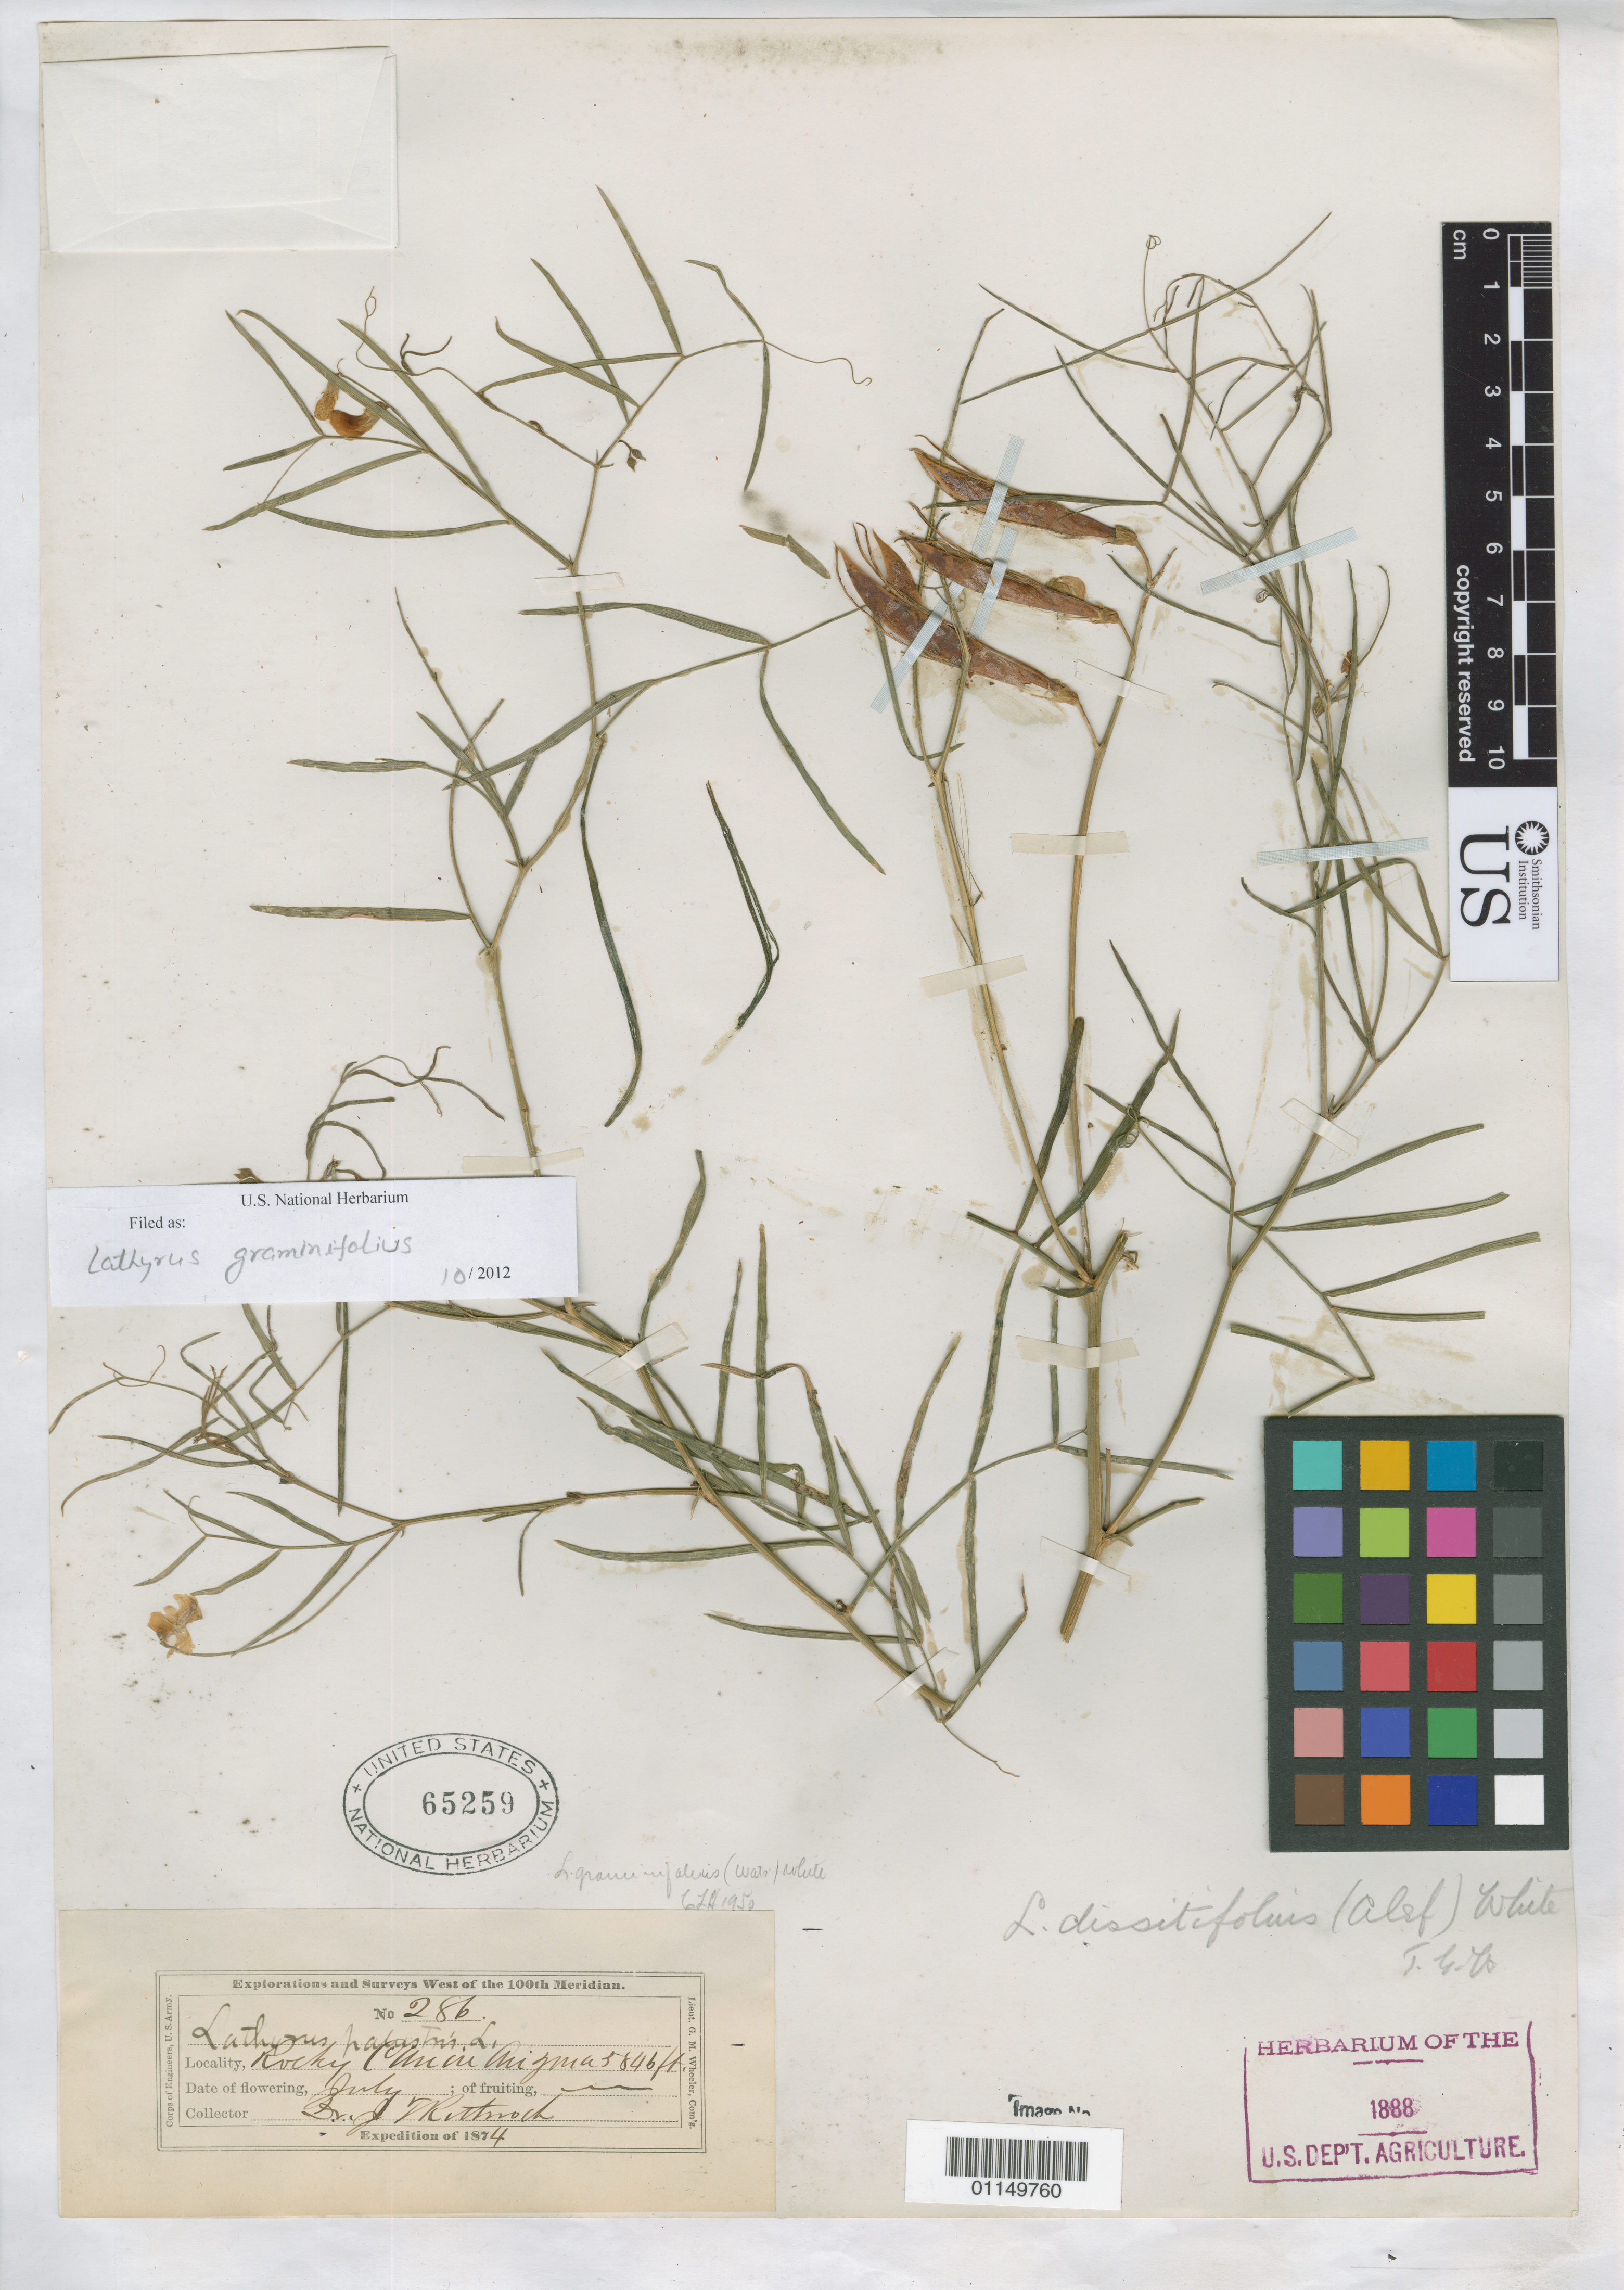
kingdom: Plantae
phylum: Tracheophyta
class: Magnoliopsida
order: Fabales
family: Fabaceae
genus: Lathyrus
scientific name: Lathyrus graminifolius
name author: (S. Watson) T.G. White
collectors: J. T. Rothrock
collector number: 286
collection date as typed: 1874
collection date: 1874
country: United States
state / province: Arizona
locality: Rock Canyon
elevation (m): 1782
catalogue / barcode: US 65259